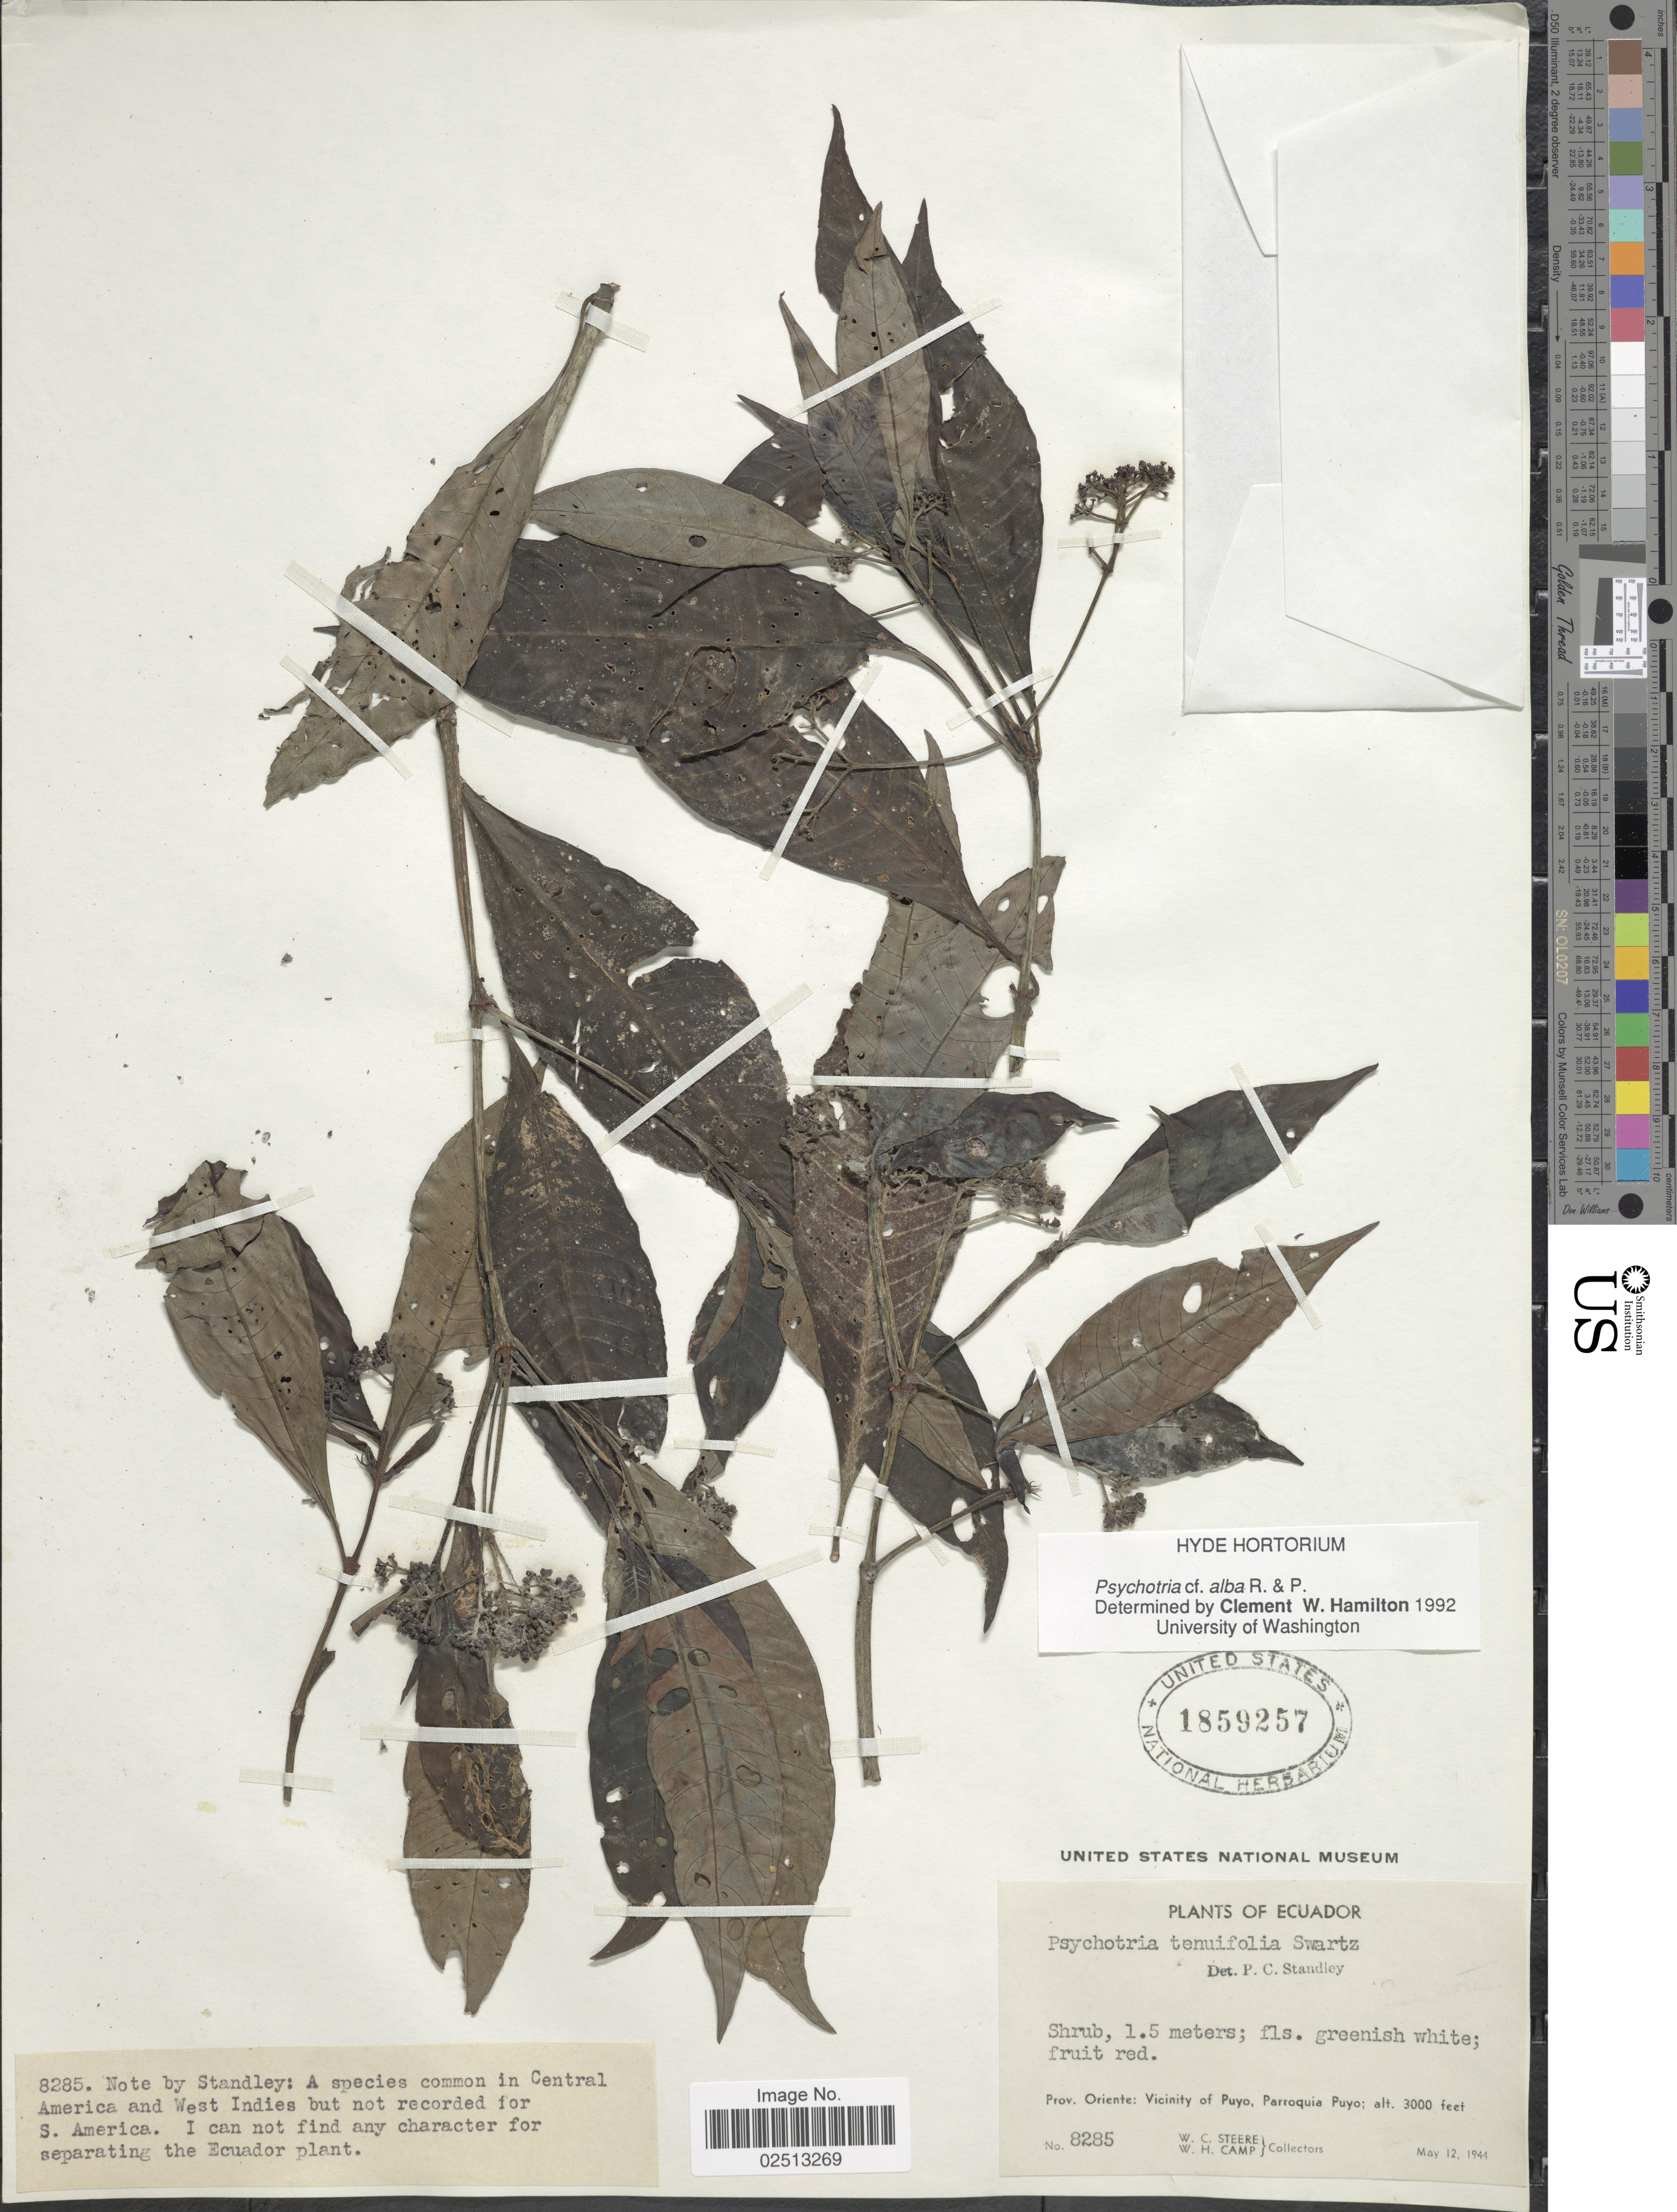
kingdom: Plantae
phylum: Tracheophyta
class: Magnoliopsida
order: Gentianales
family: Rubiaceae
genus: Psychotria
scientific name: Psychotria alba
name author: Ruiz & Pav.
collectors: W. C. Steere & W. H. Camp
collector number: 8285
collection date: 1944-05-12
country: Cuba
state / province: Oriente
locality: Prov. Oriente: Vicinity of Puyo. Parroquia Puyo.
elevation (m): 914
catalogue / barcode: US 1859257